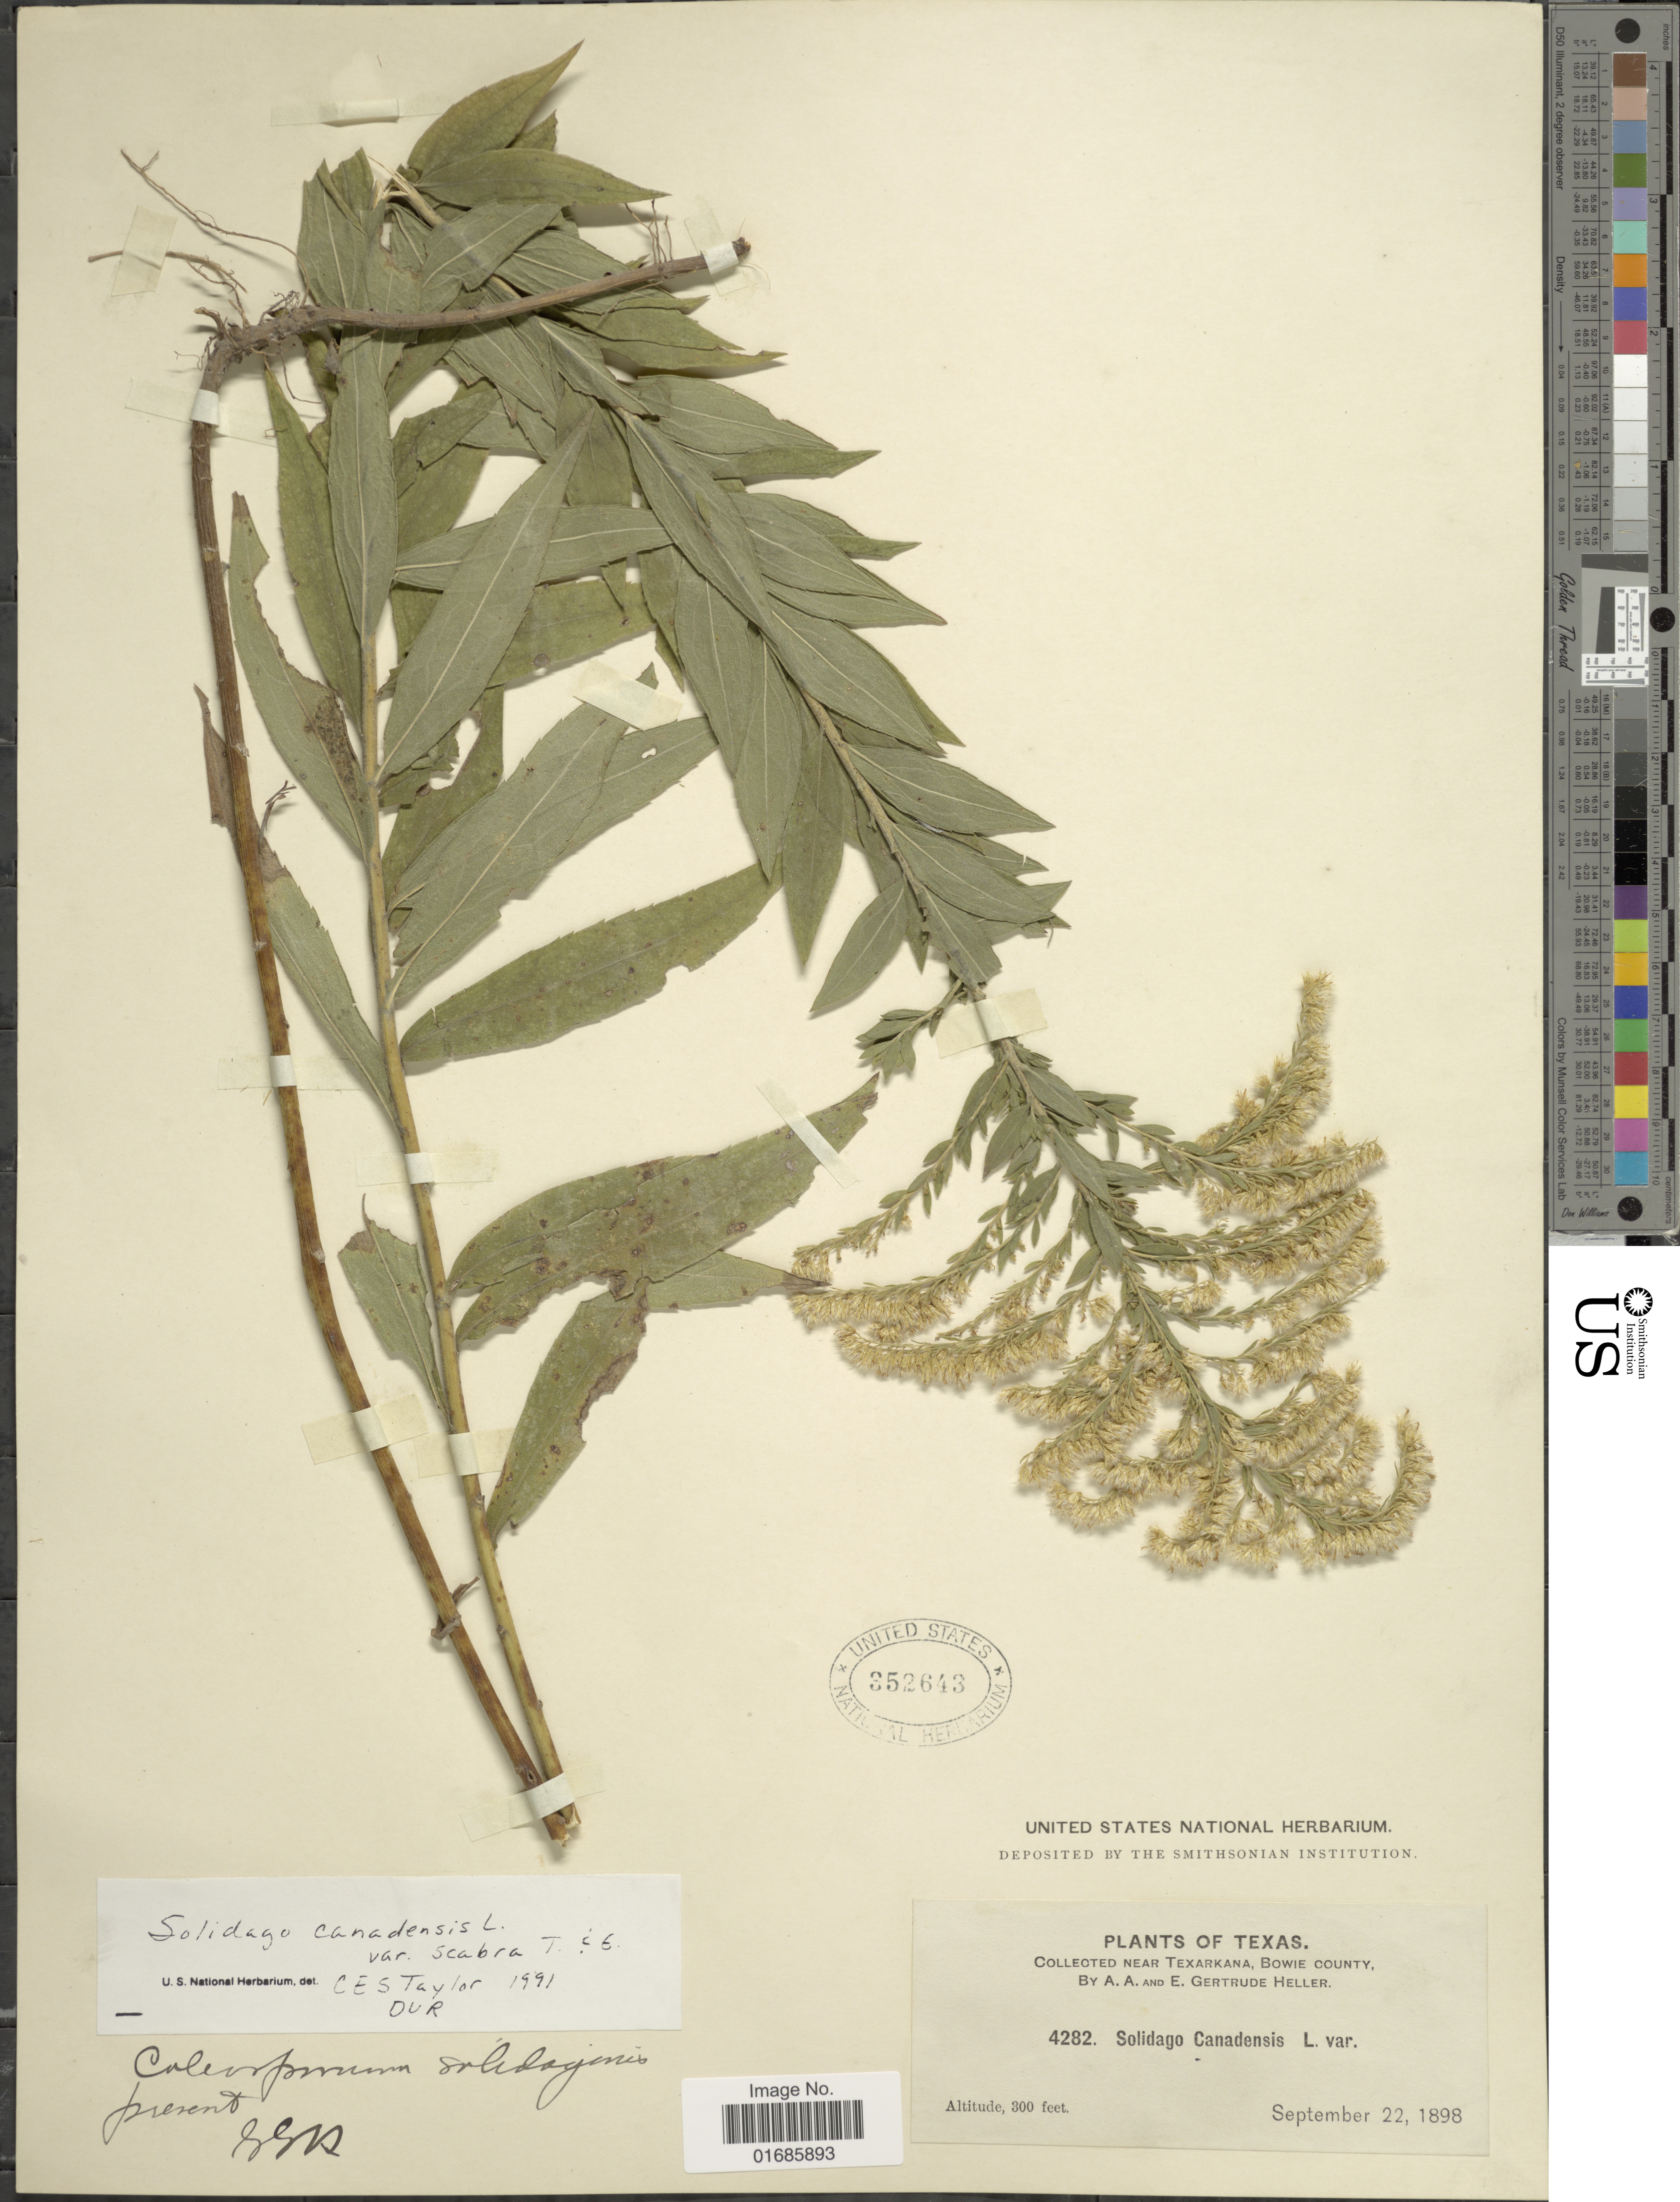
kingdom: Plantae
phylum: Tracheophyta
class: Magnoliopsida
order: Asterales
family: Asteraceae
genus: Solidago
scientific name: Solidago canadensis var. scabra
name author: (Muhl. ex Willd.) Torr. & A. Gray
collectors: A. A. Heller & E. G. Heller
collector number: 4282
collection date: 1898-09-22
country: United States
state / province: Texas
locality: Near Texarkana, Bowie County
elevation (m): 91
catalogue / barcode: US 352643